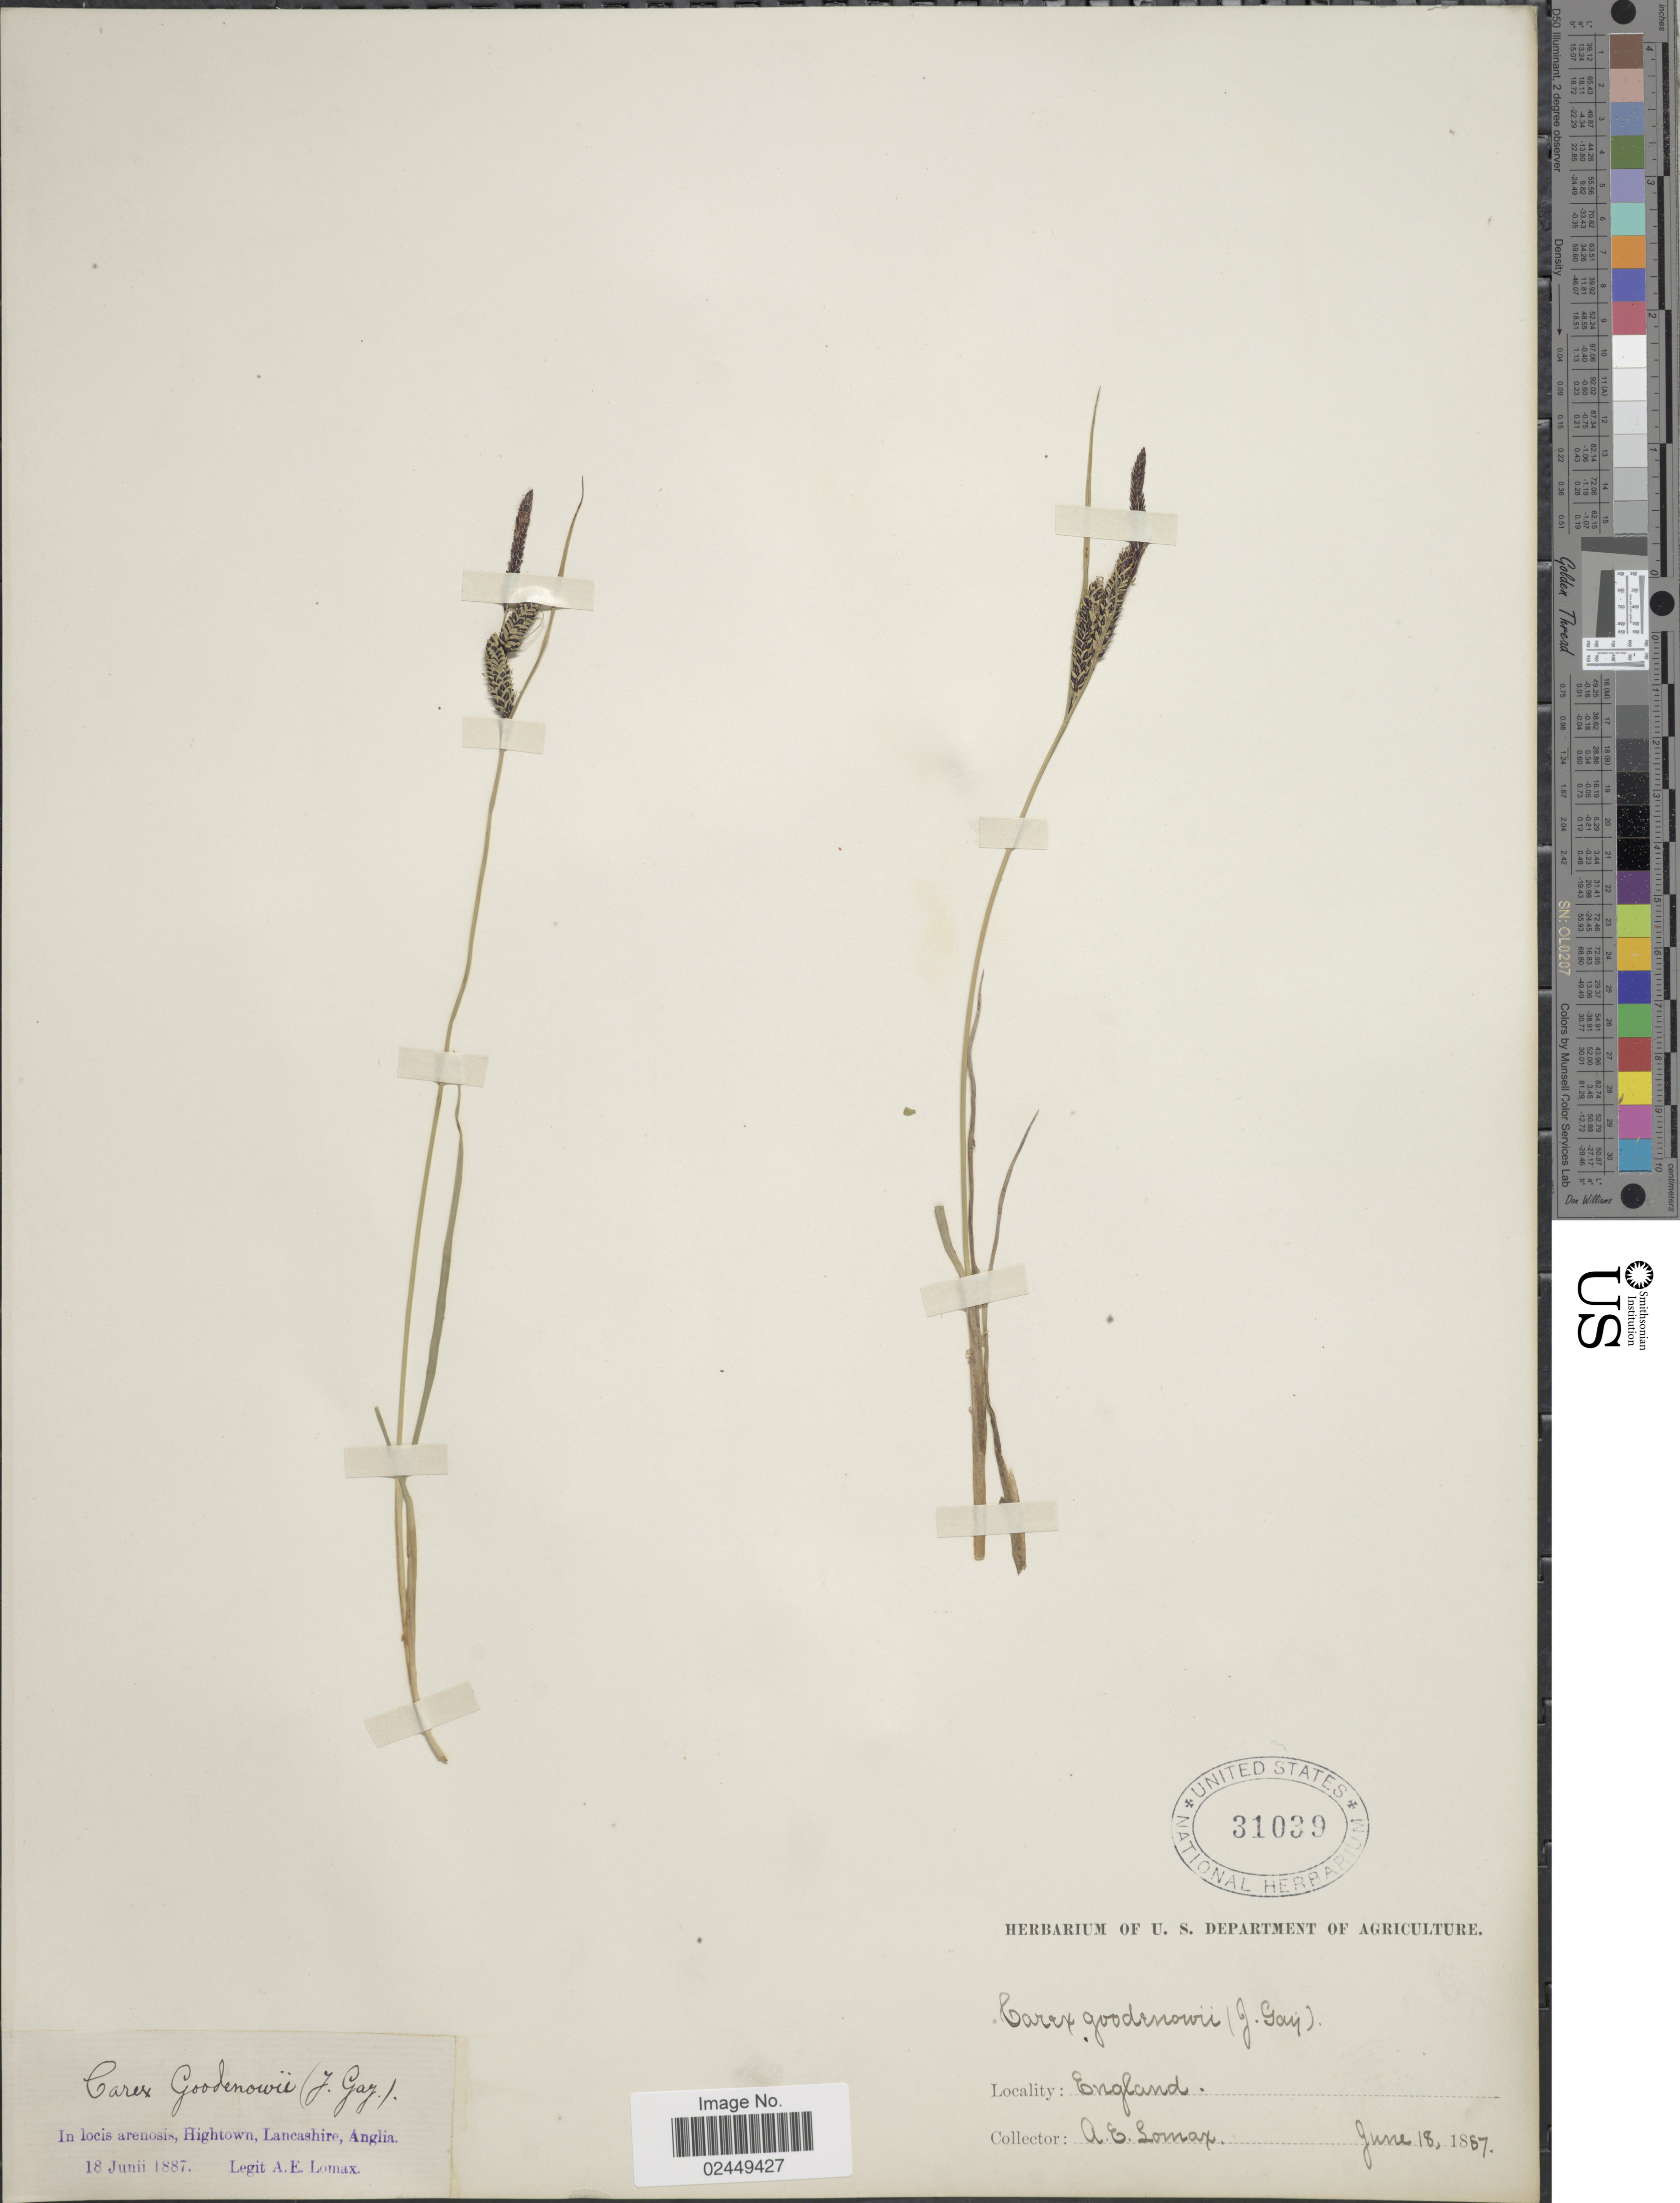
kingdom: Plantae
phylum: Tracheophyta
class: Liliopsida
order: Poales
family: Cyperaceae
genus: Carex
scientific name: Carex nigra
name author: (L.) Reichard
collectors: A. Lomax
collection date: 1887-06-18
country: United Kingdom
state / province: England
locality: In locis arenosis, Hightown, Lancashire, Anglia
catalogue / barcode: US 31039